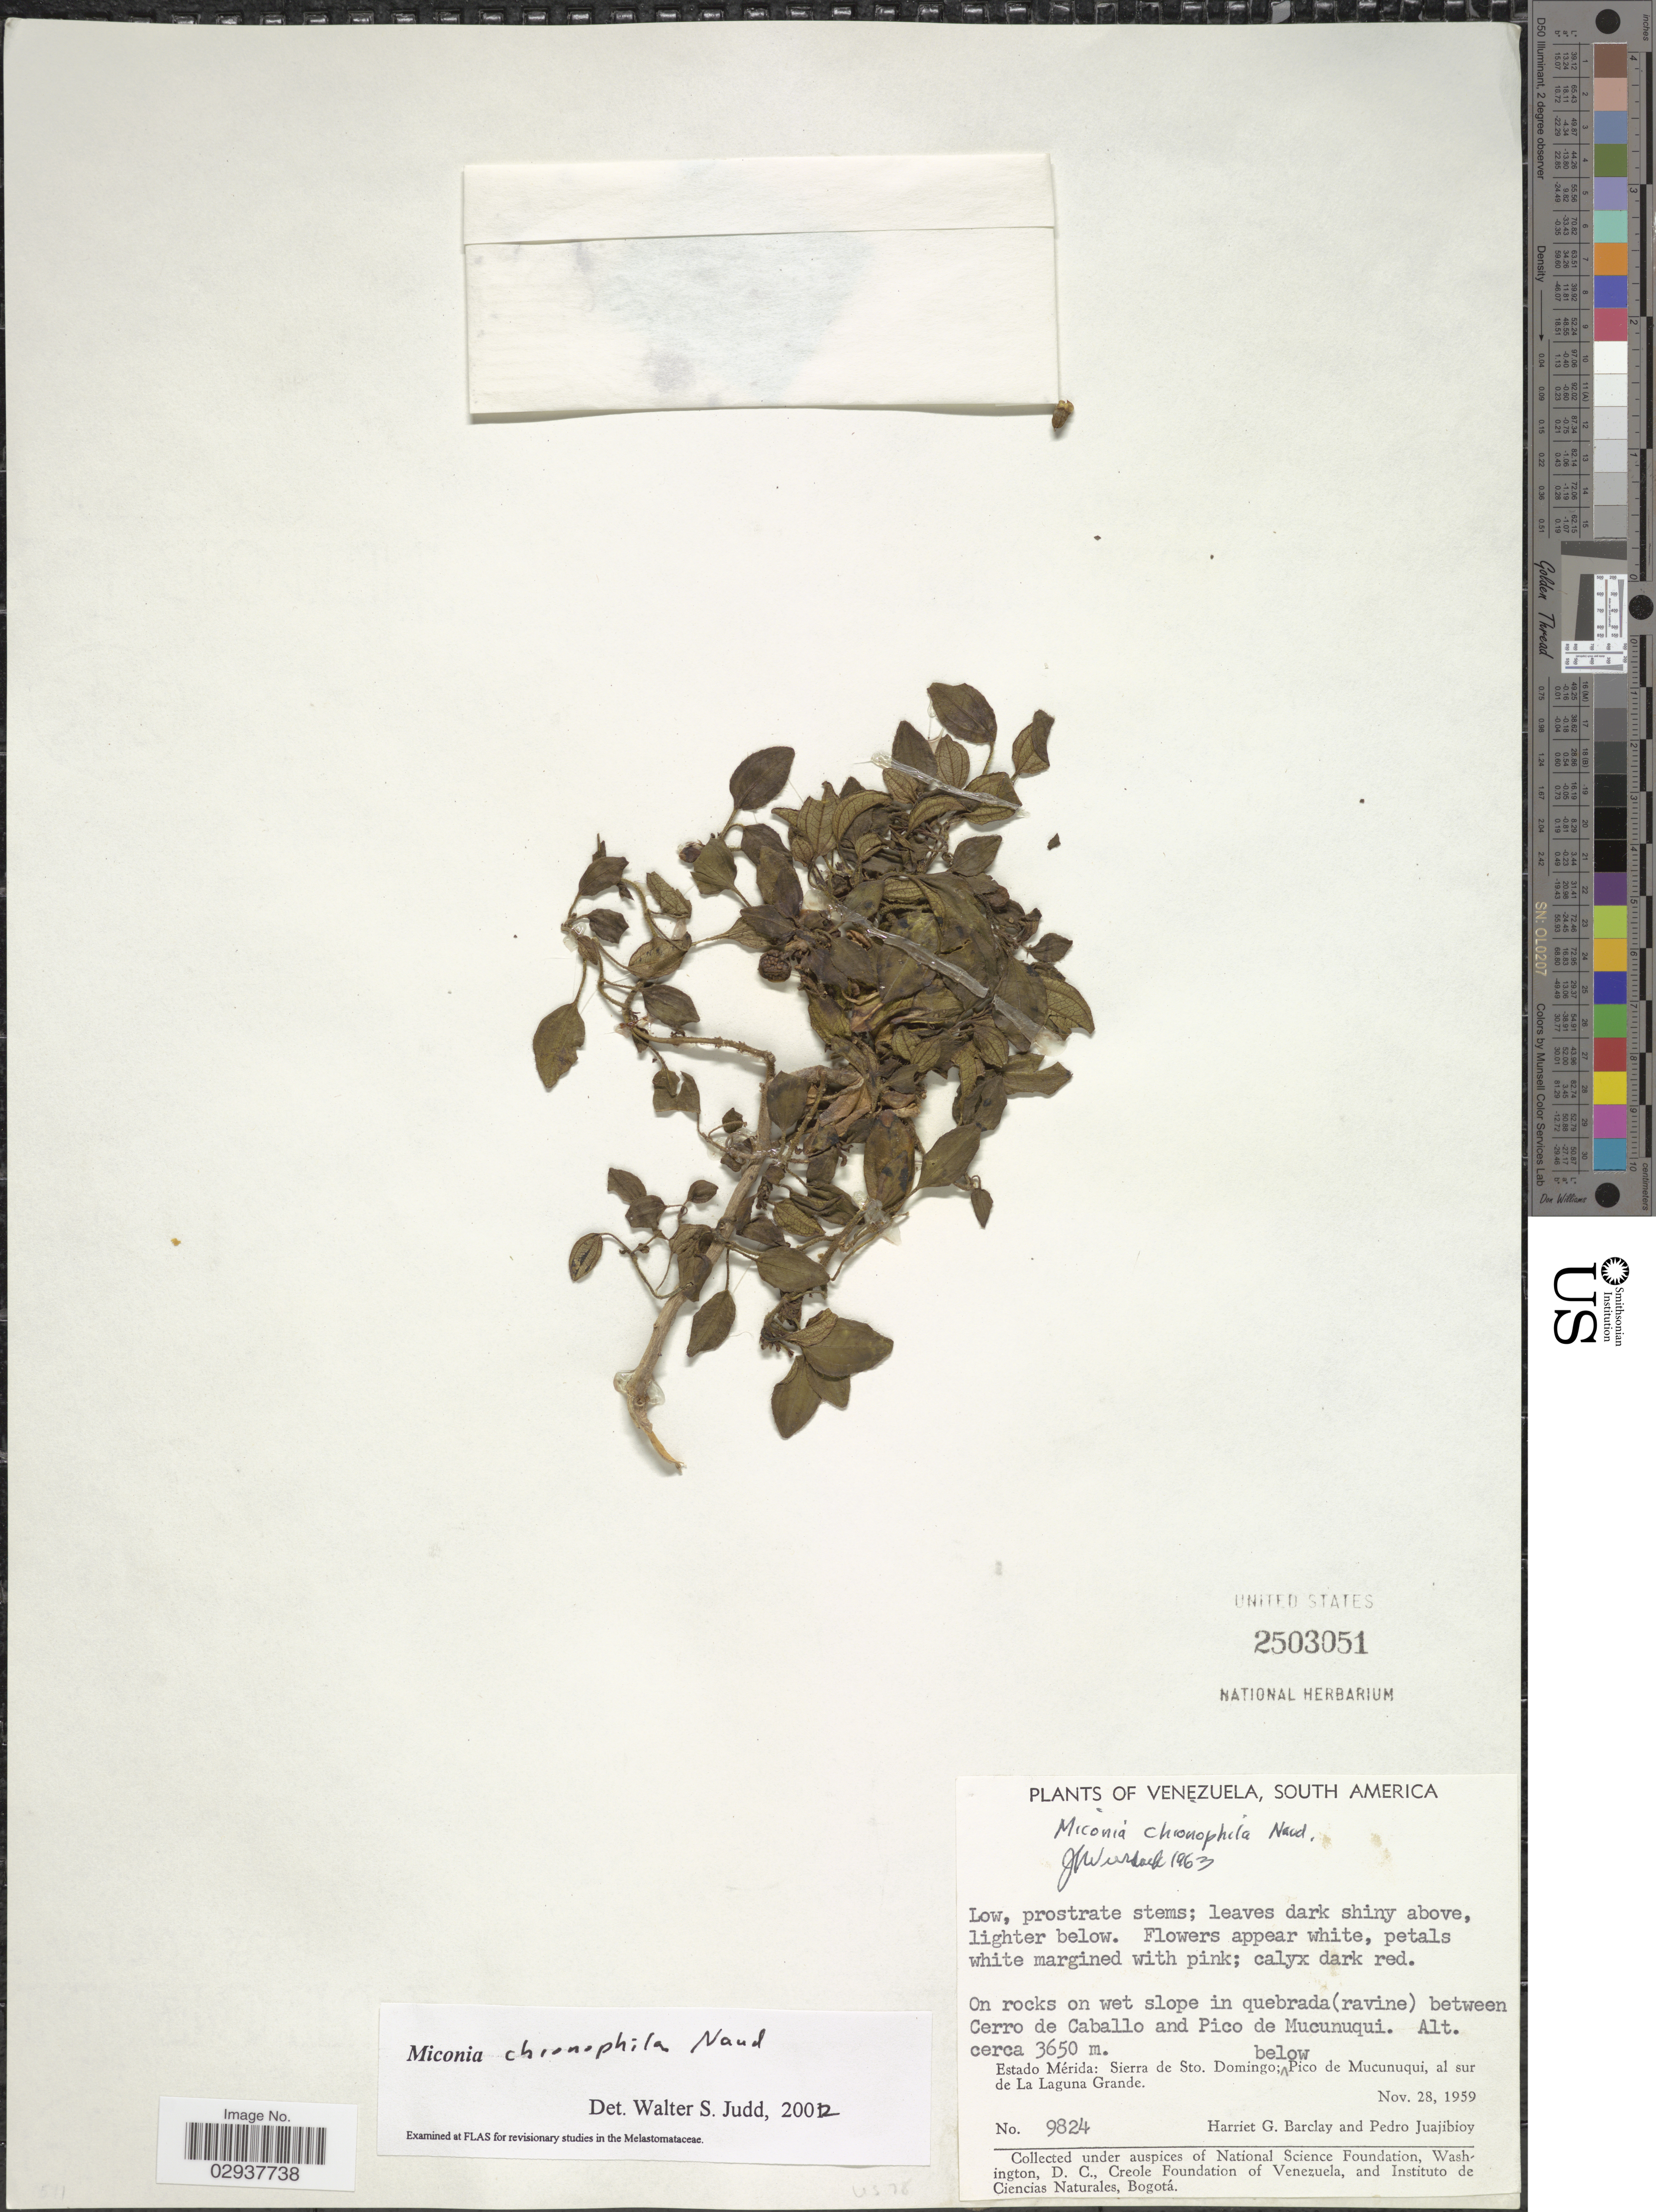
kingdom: Plantae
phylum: Tracheophyta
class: Magnoliopsida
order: Myrtales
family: Melastomataceae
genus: Miconia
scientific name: Miconia chionophila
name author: Naudin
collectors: H. G. Barclay & P. Juajibioy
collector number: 9824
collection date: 1959-11-28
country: Venezuela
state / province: Mérida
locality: On rocks on wet slope in quebrada (ravine) between Cerro de Caballo and Pico de Mucunuqui. Sierra de Sto. Domingo; below Pico de Mucunuqui, al sur de La Laguna Grande.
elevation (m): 3650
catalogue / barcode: US 2503051